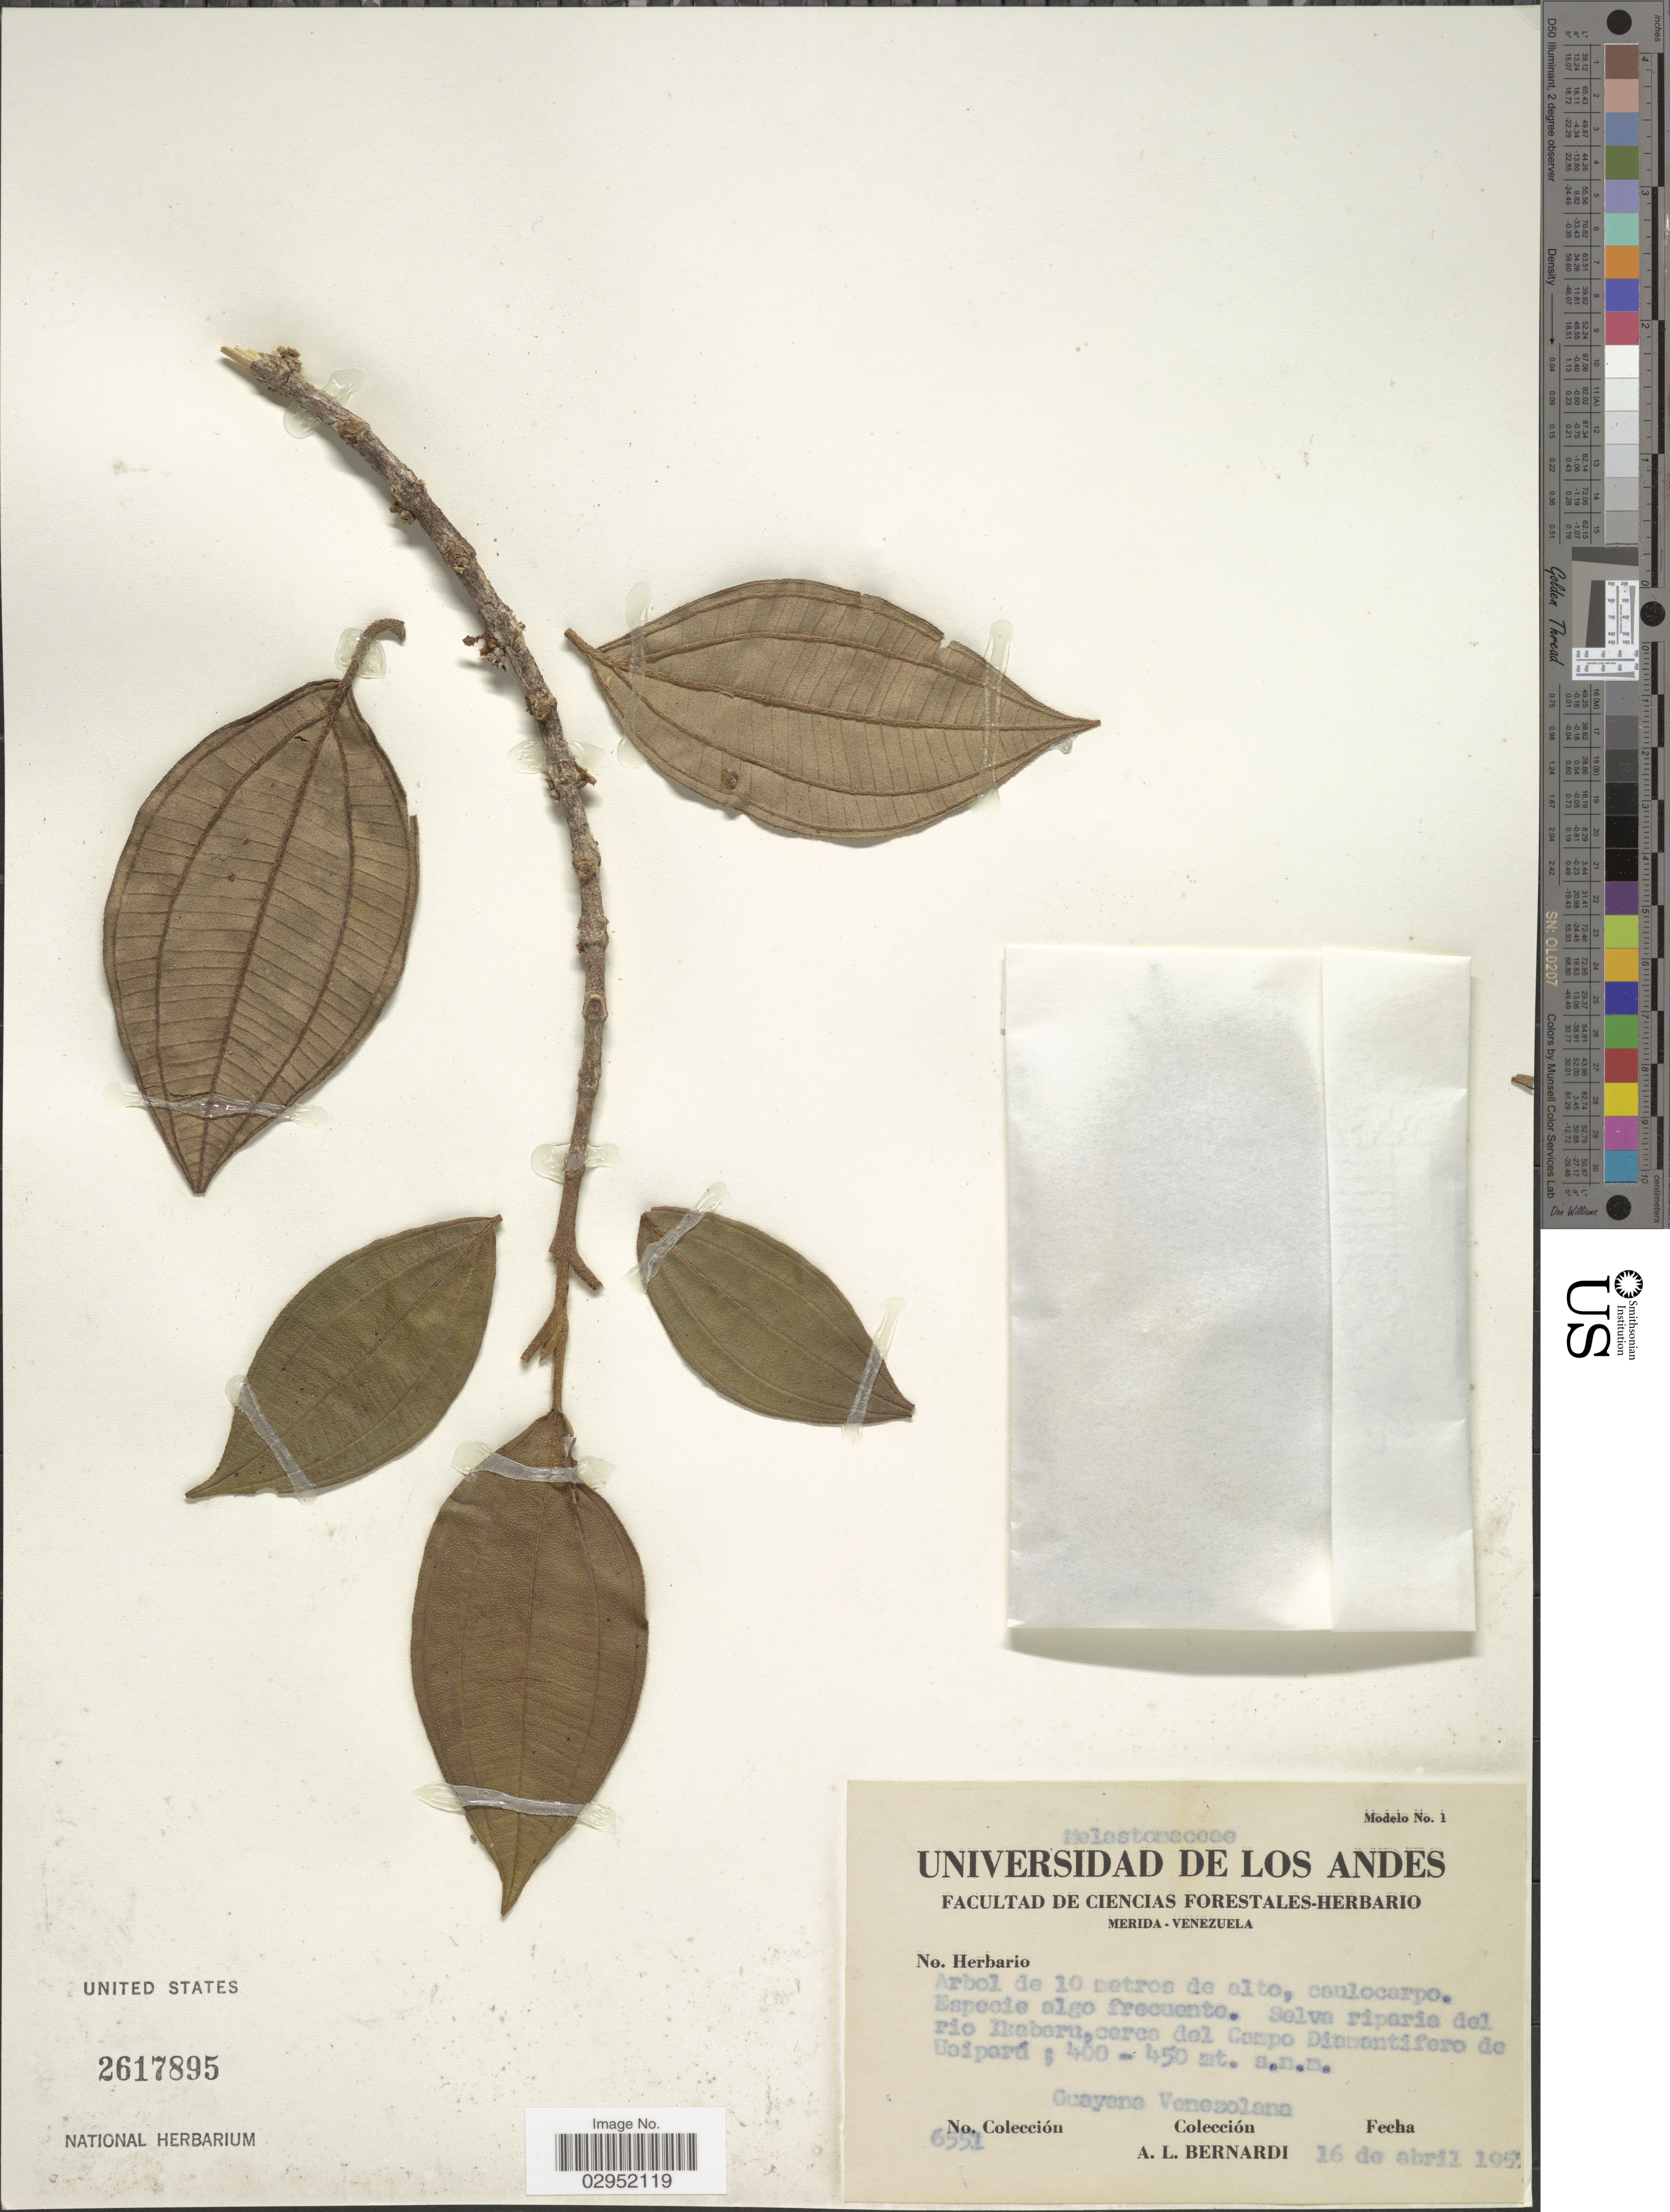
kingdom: Plantae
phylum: Tracheophyta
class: Magnoliopsida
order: Myrtales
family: Melastomataceae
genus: Henriettea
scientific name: Henriettea sp.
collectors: A. L. Bernardi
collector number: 6551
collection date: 1952-04-16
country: Venezuela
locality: Selva riparia del rio Ikebaru, cerca del Campo Diamantifero do Uaiparú. Guayana Venezolana.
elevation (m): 400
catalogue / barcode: US 2617895